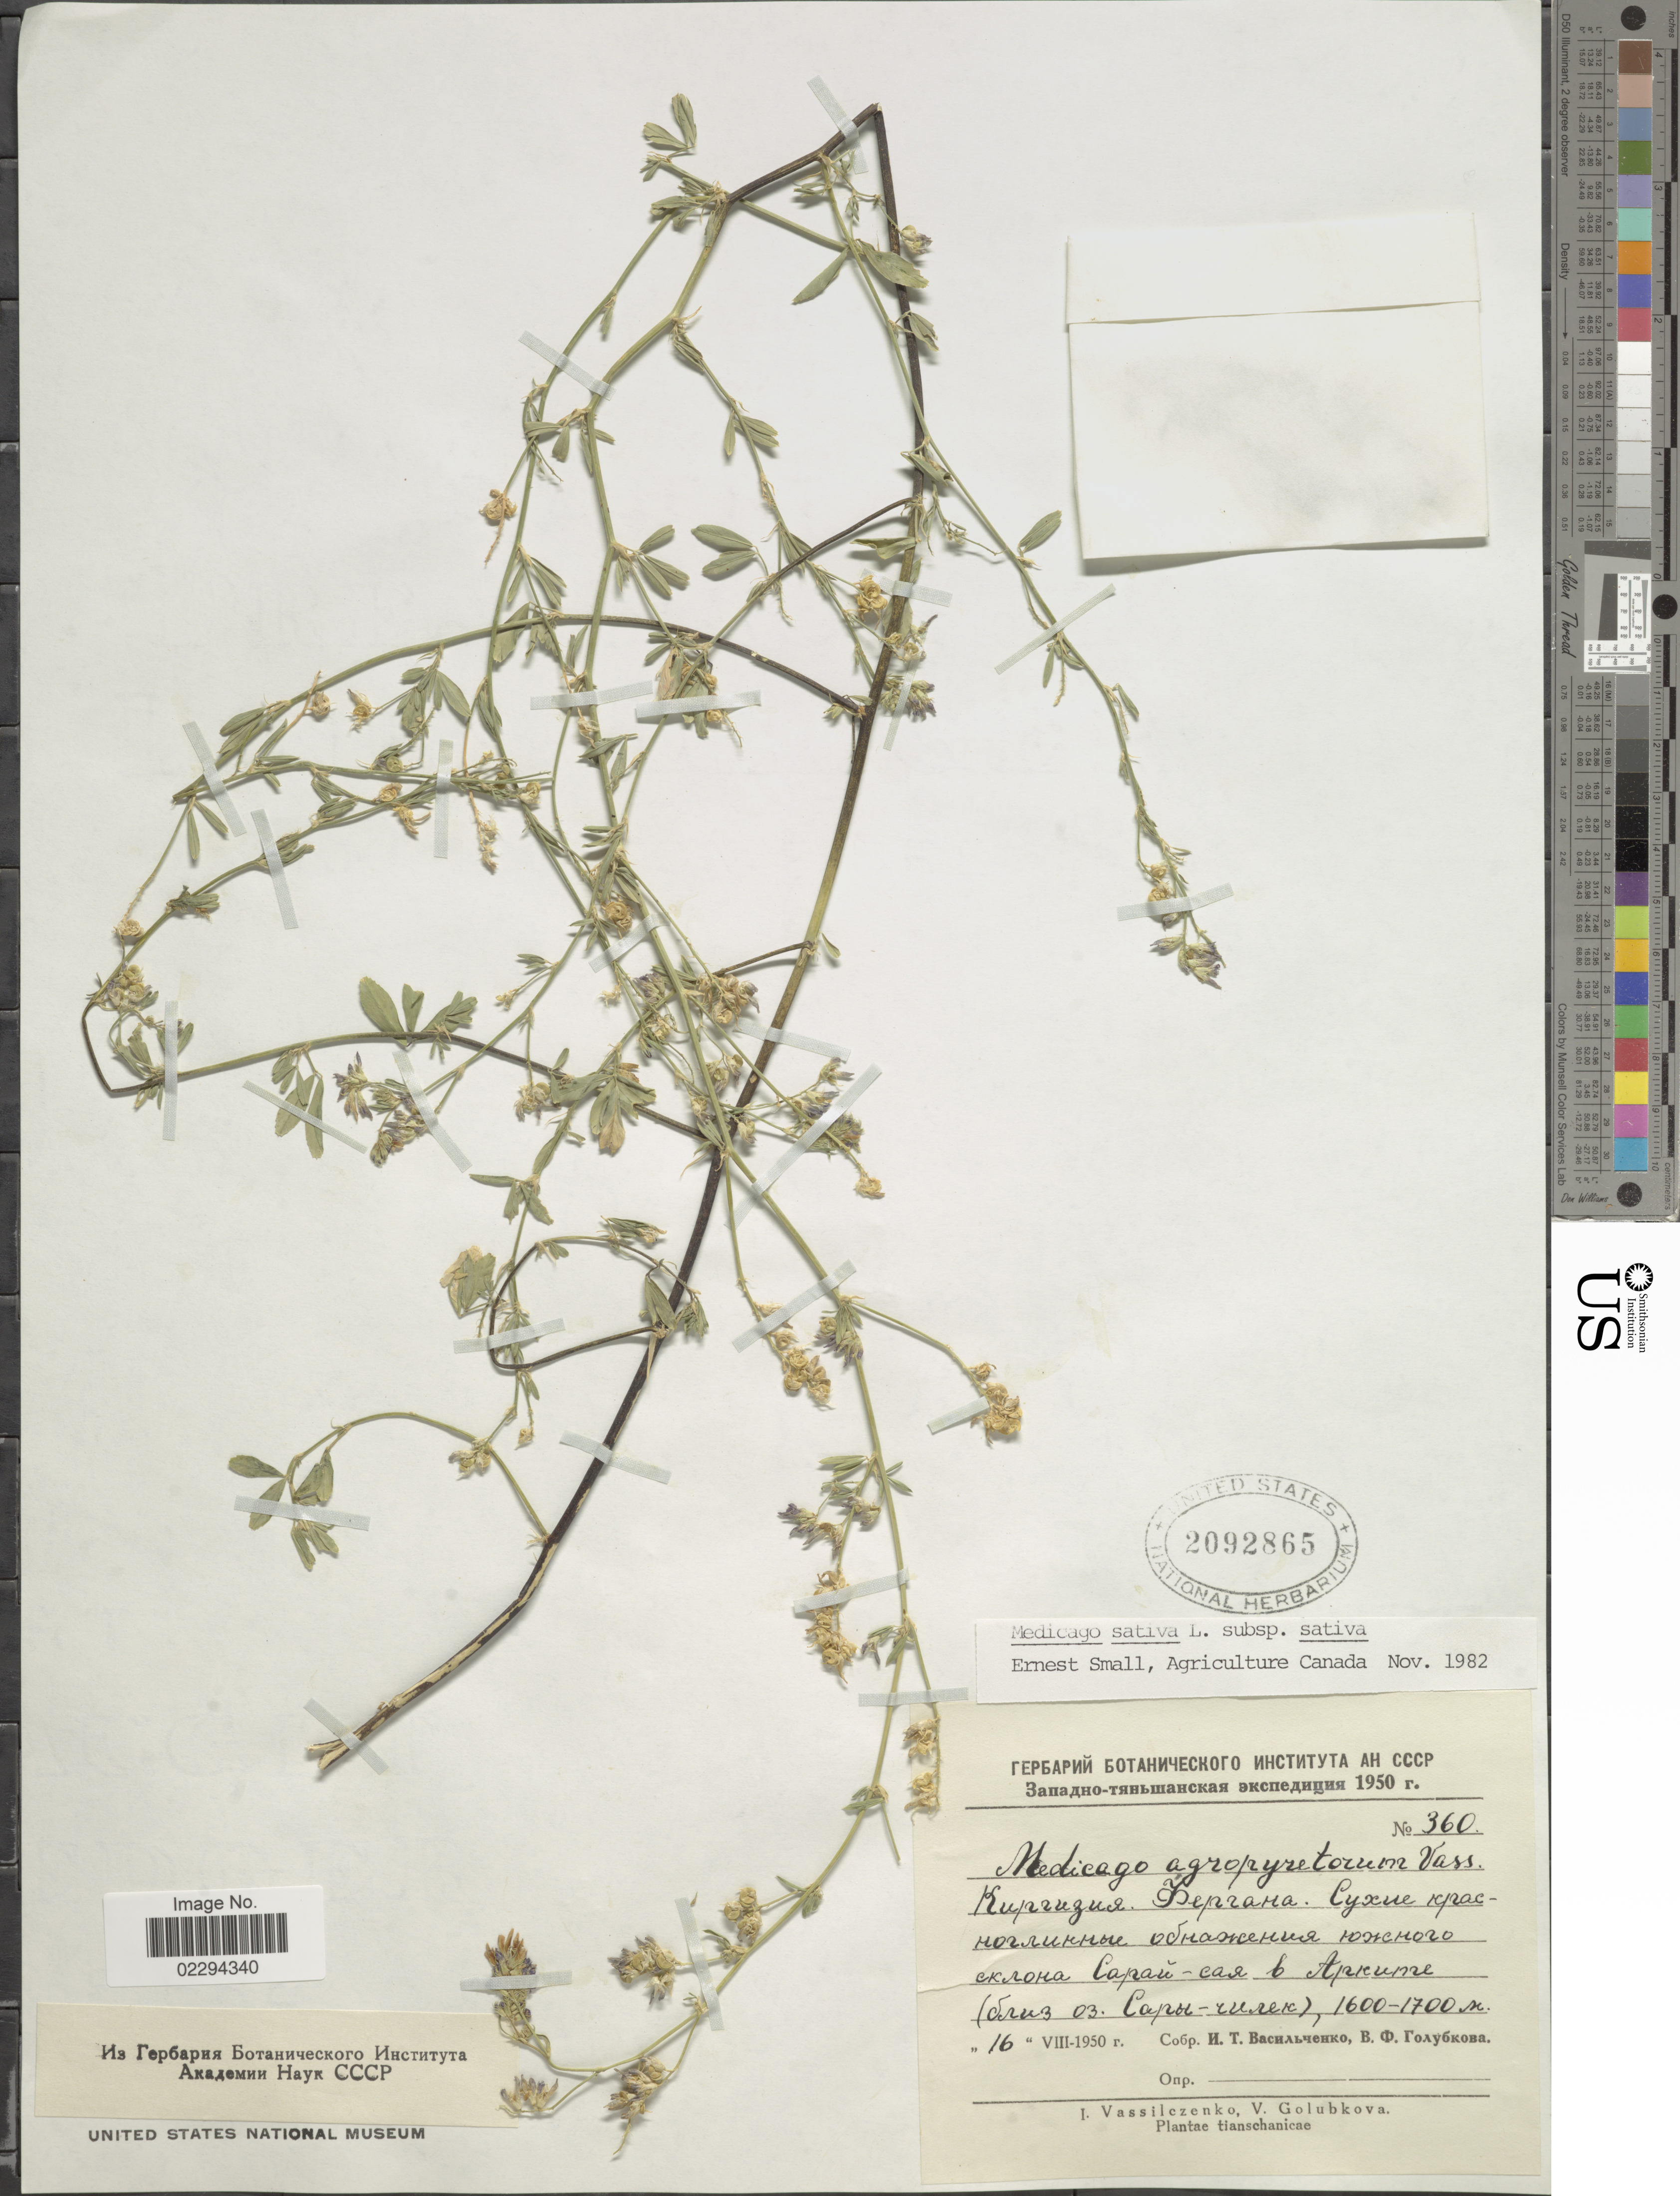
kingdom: Plantae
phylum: Tracheophyta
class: Magnoliopsida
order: Fabales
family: Fabaceae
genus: Medicago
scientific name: Medicago sativa subsp. sativa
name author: L.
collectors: I. T. Vassilczenko & V. F. Golubkova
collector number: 360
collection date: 1950-08-16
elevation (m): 1600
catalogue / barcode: US 2092865